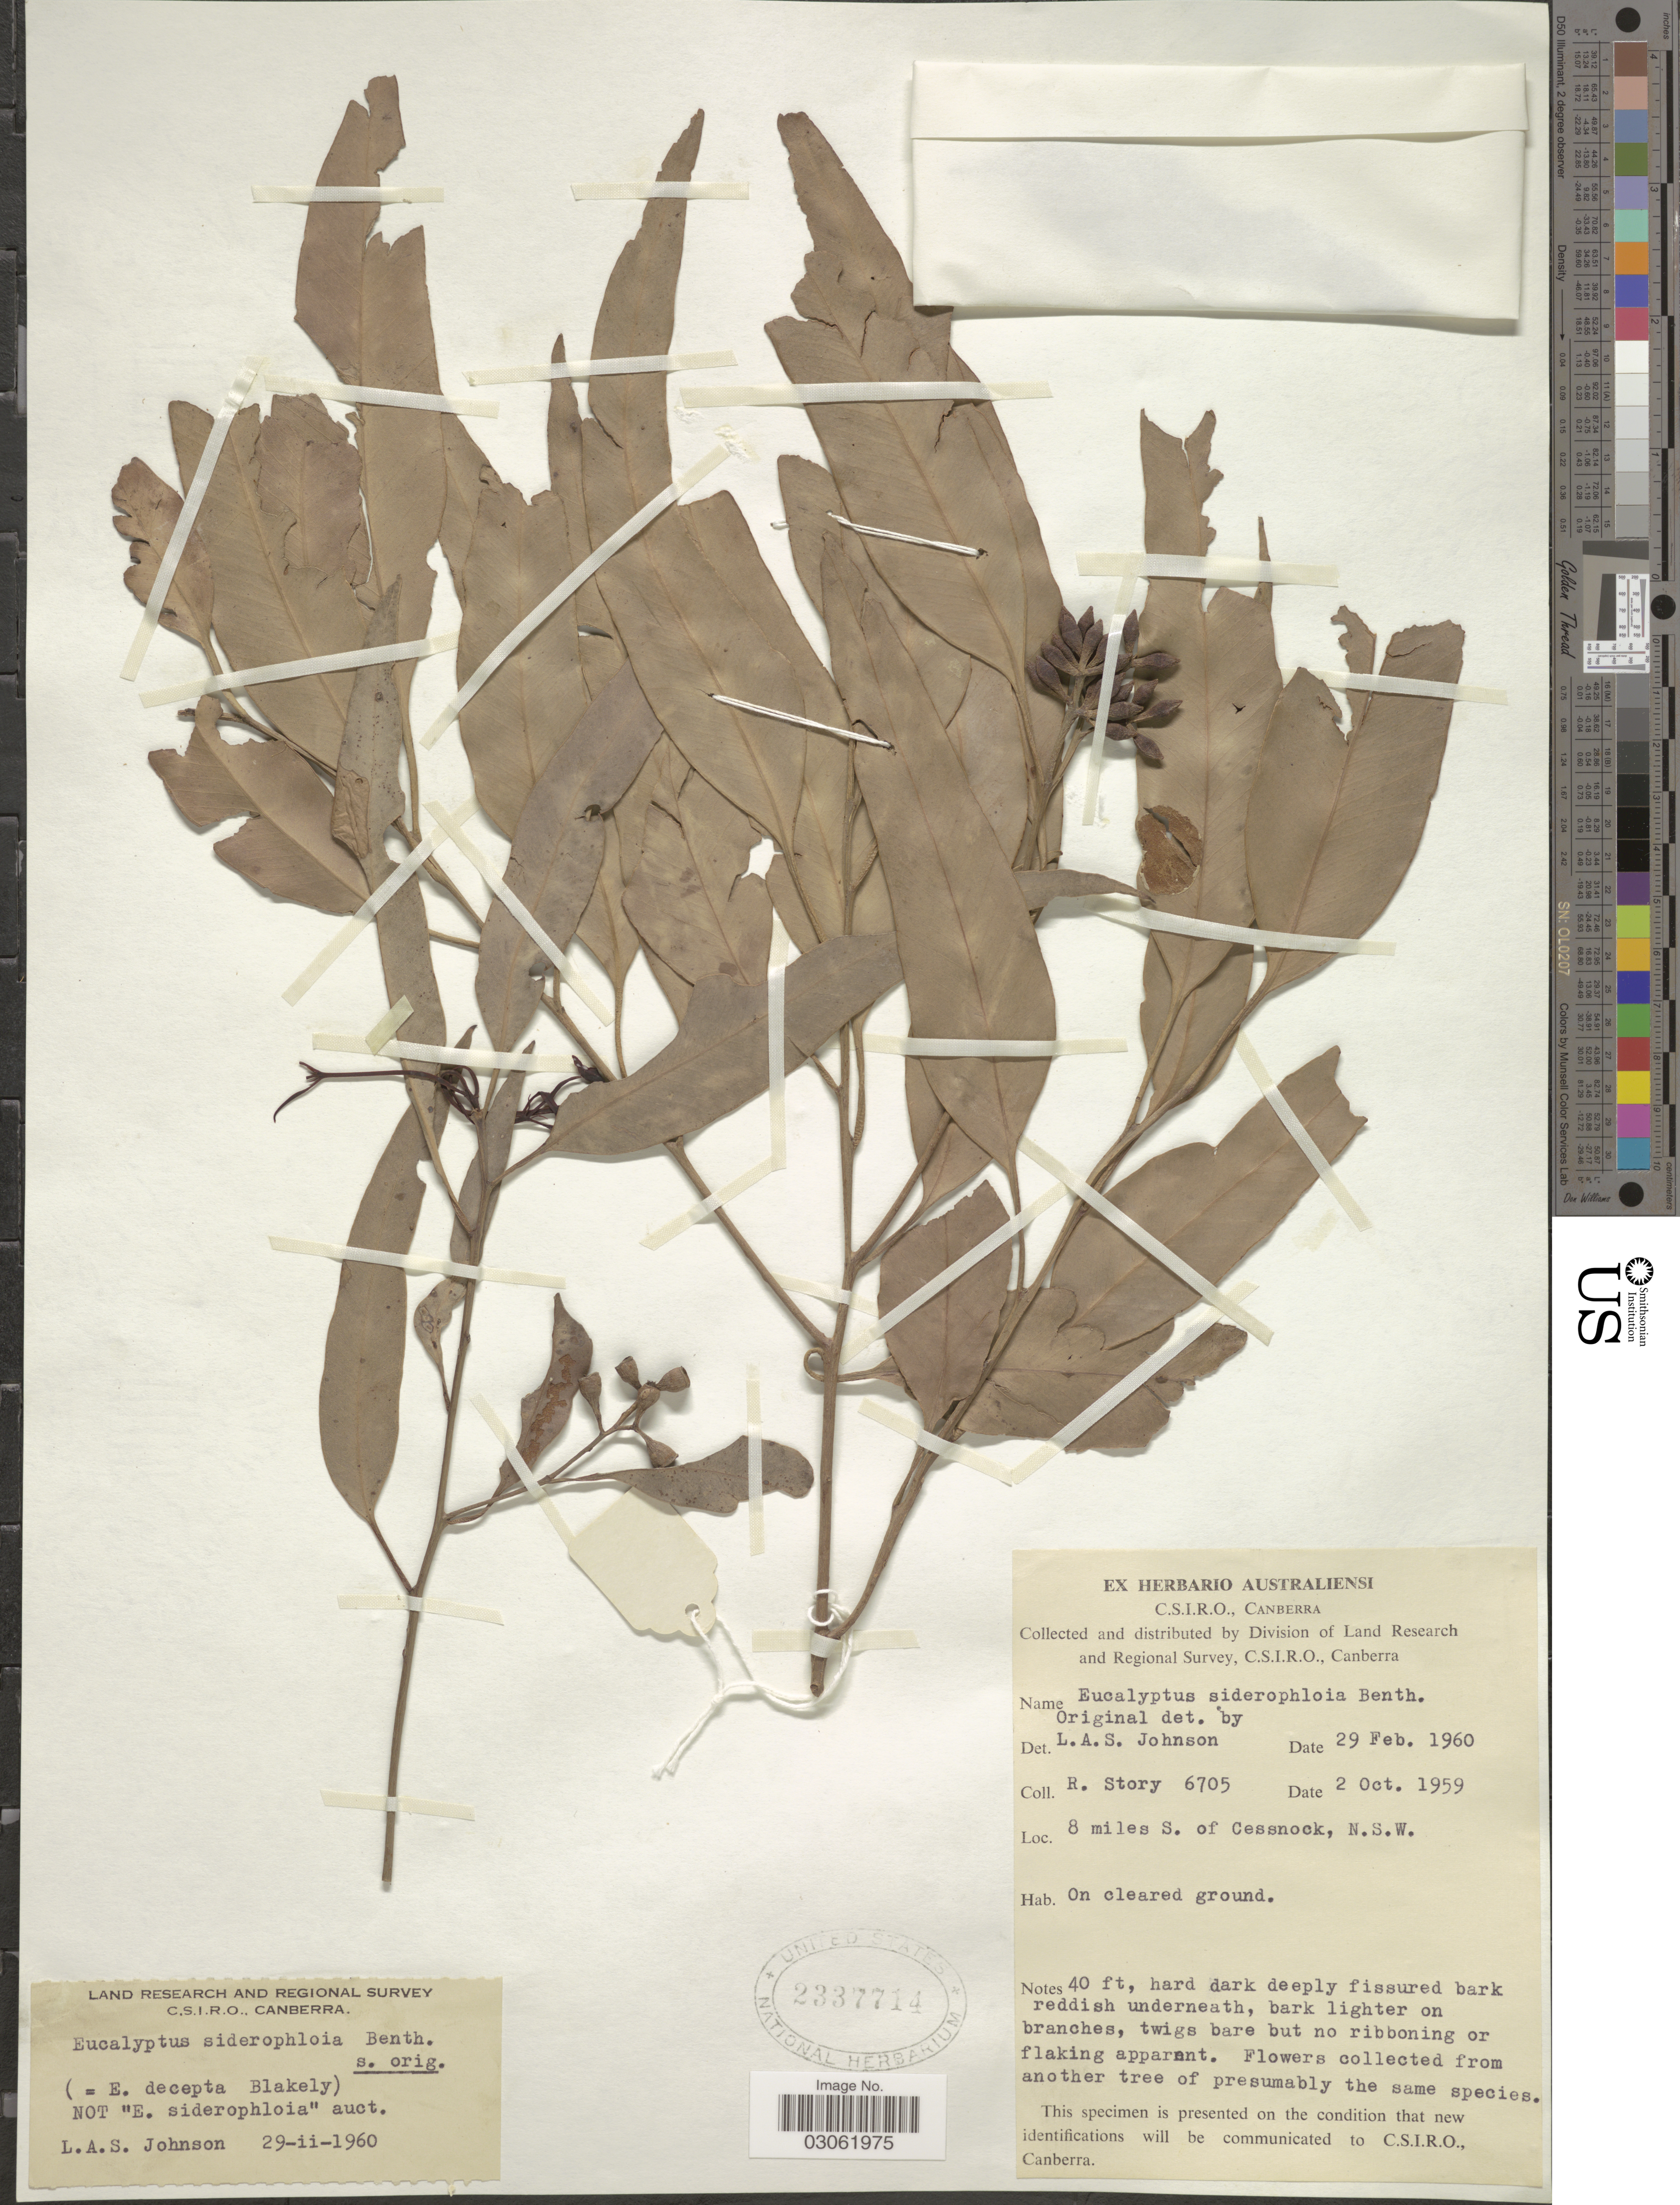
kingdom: Plantae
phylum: Tracheophyta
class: Magnoliopsida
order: Myrtales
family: Myrtaceae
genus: Eucalyptus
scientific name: Eucalyptus siderophloia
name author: Benth.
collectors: R. Story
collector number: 6705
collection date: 1959-10-02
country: Australia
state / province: New South Wales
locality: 8 miles S. of Cessnock.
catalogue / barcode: US 2337714